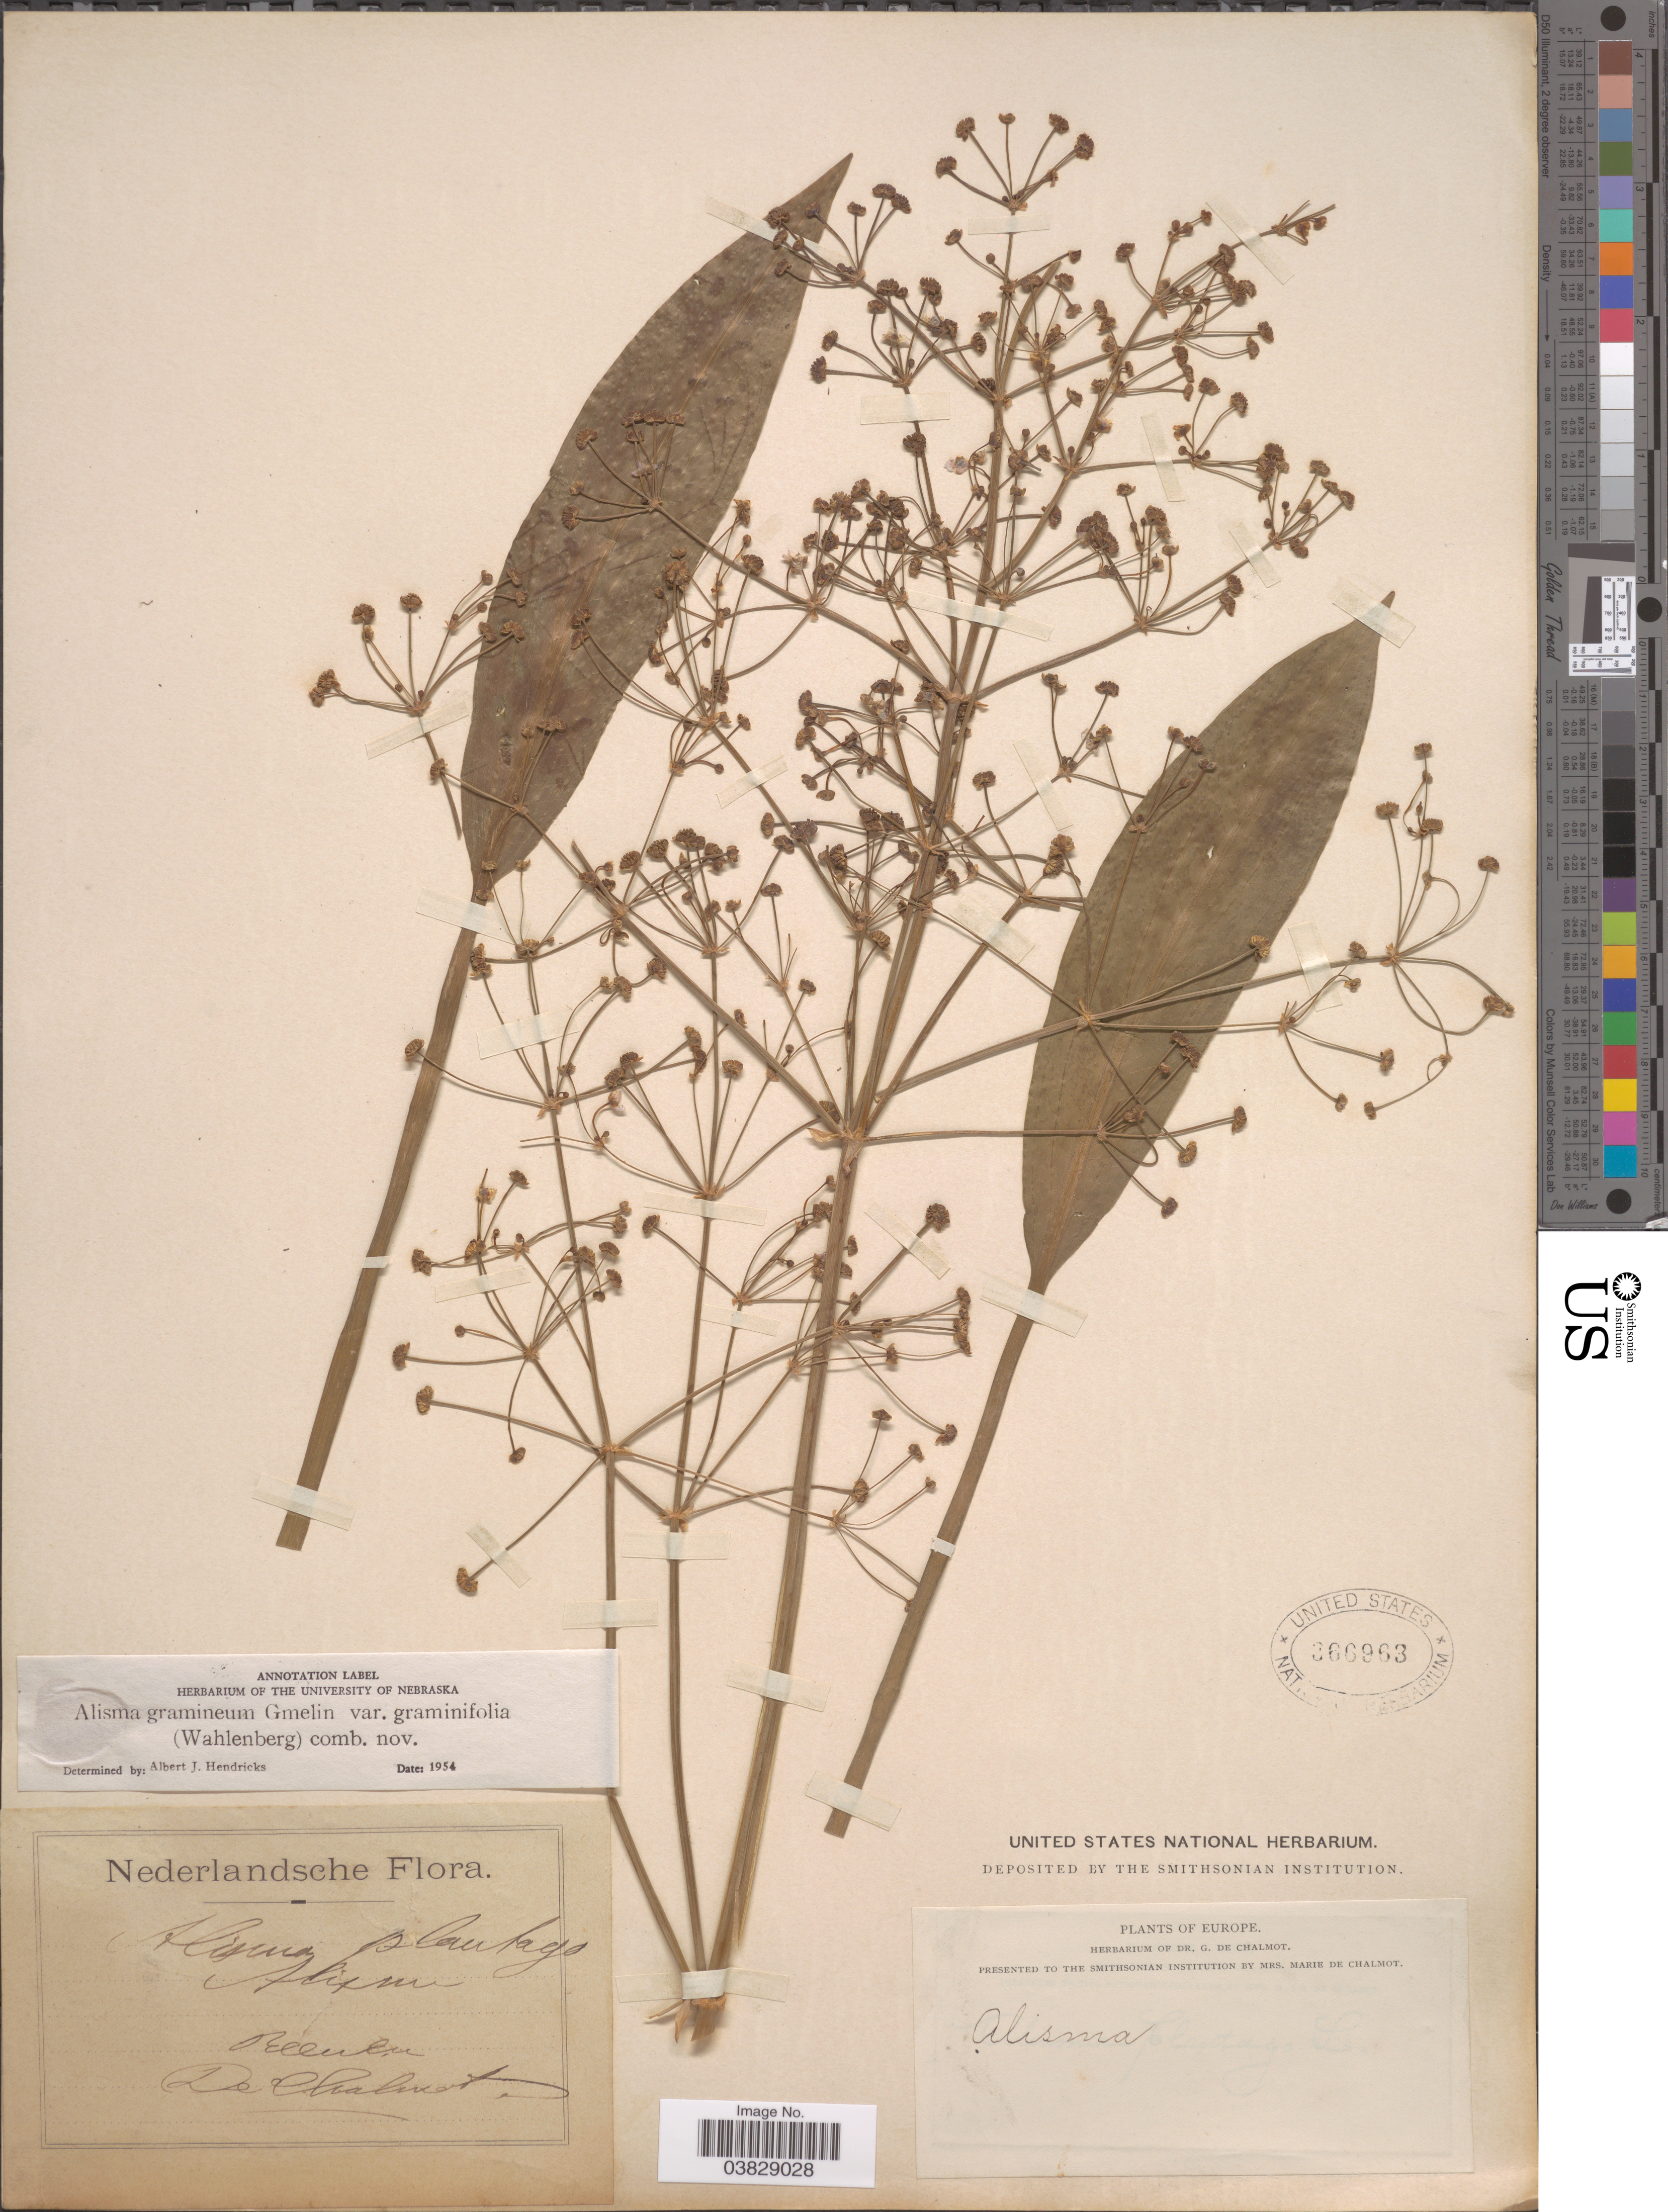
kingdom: Plantae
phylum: Tracheophyta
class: Liliopsida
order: Alismatales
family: Alismataceae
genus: Alisma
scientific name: Alisma gramineum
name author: Lej.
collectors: G. de Chalmot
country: Netherlands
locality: Reenen.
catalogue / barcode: US 366963